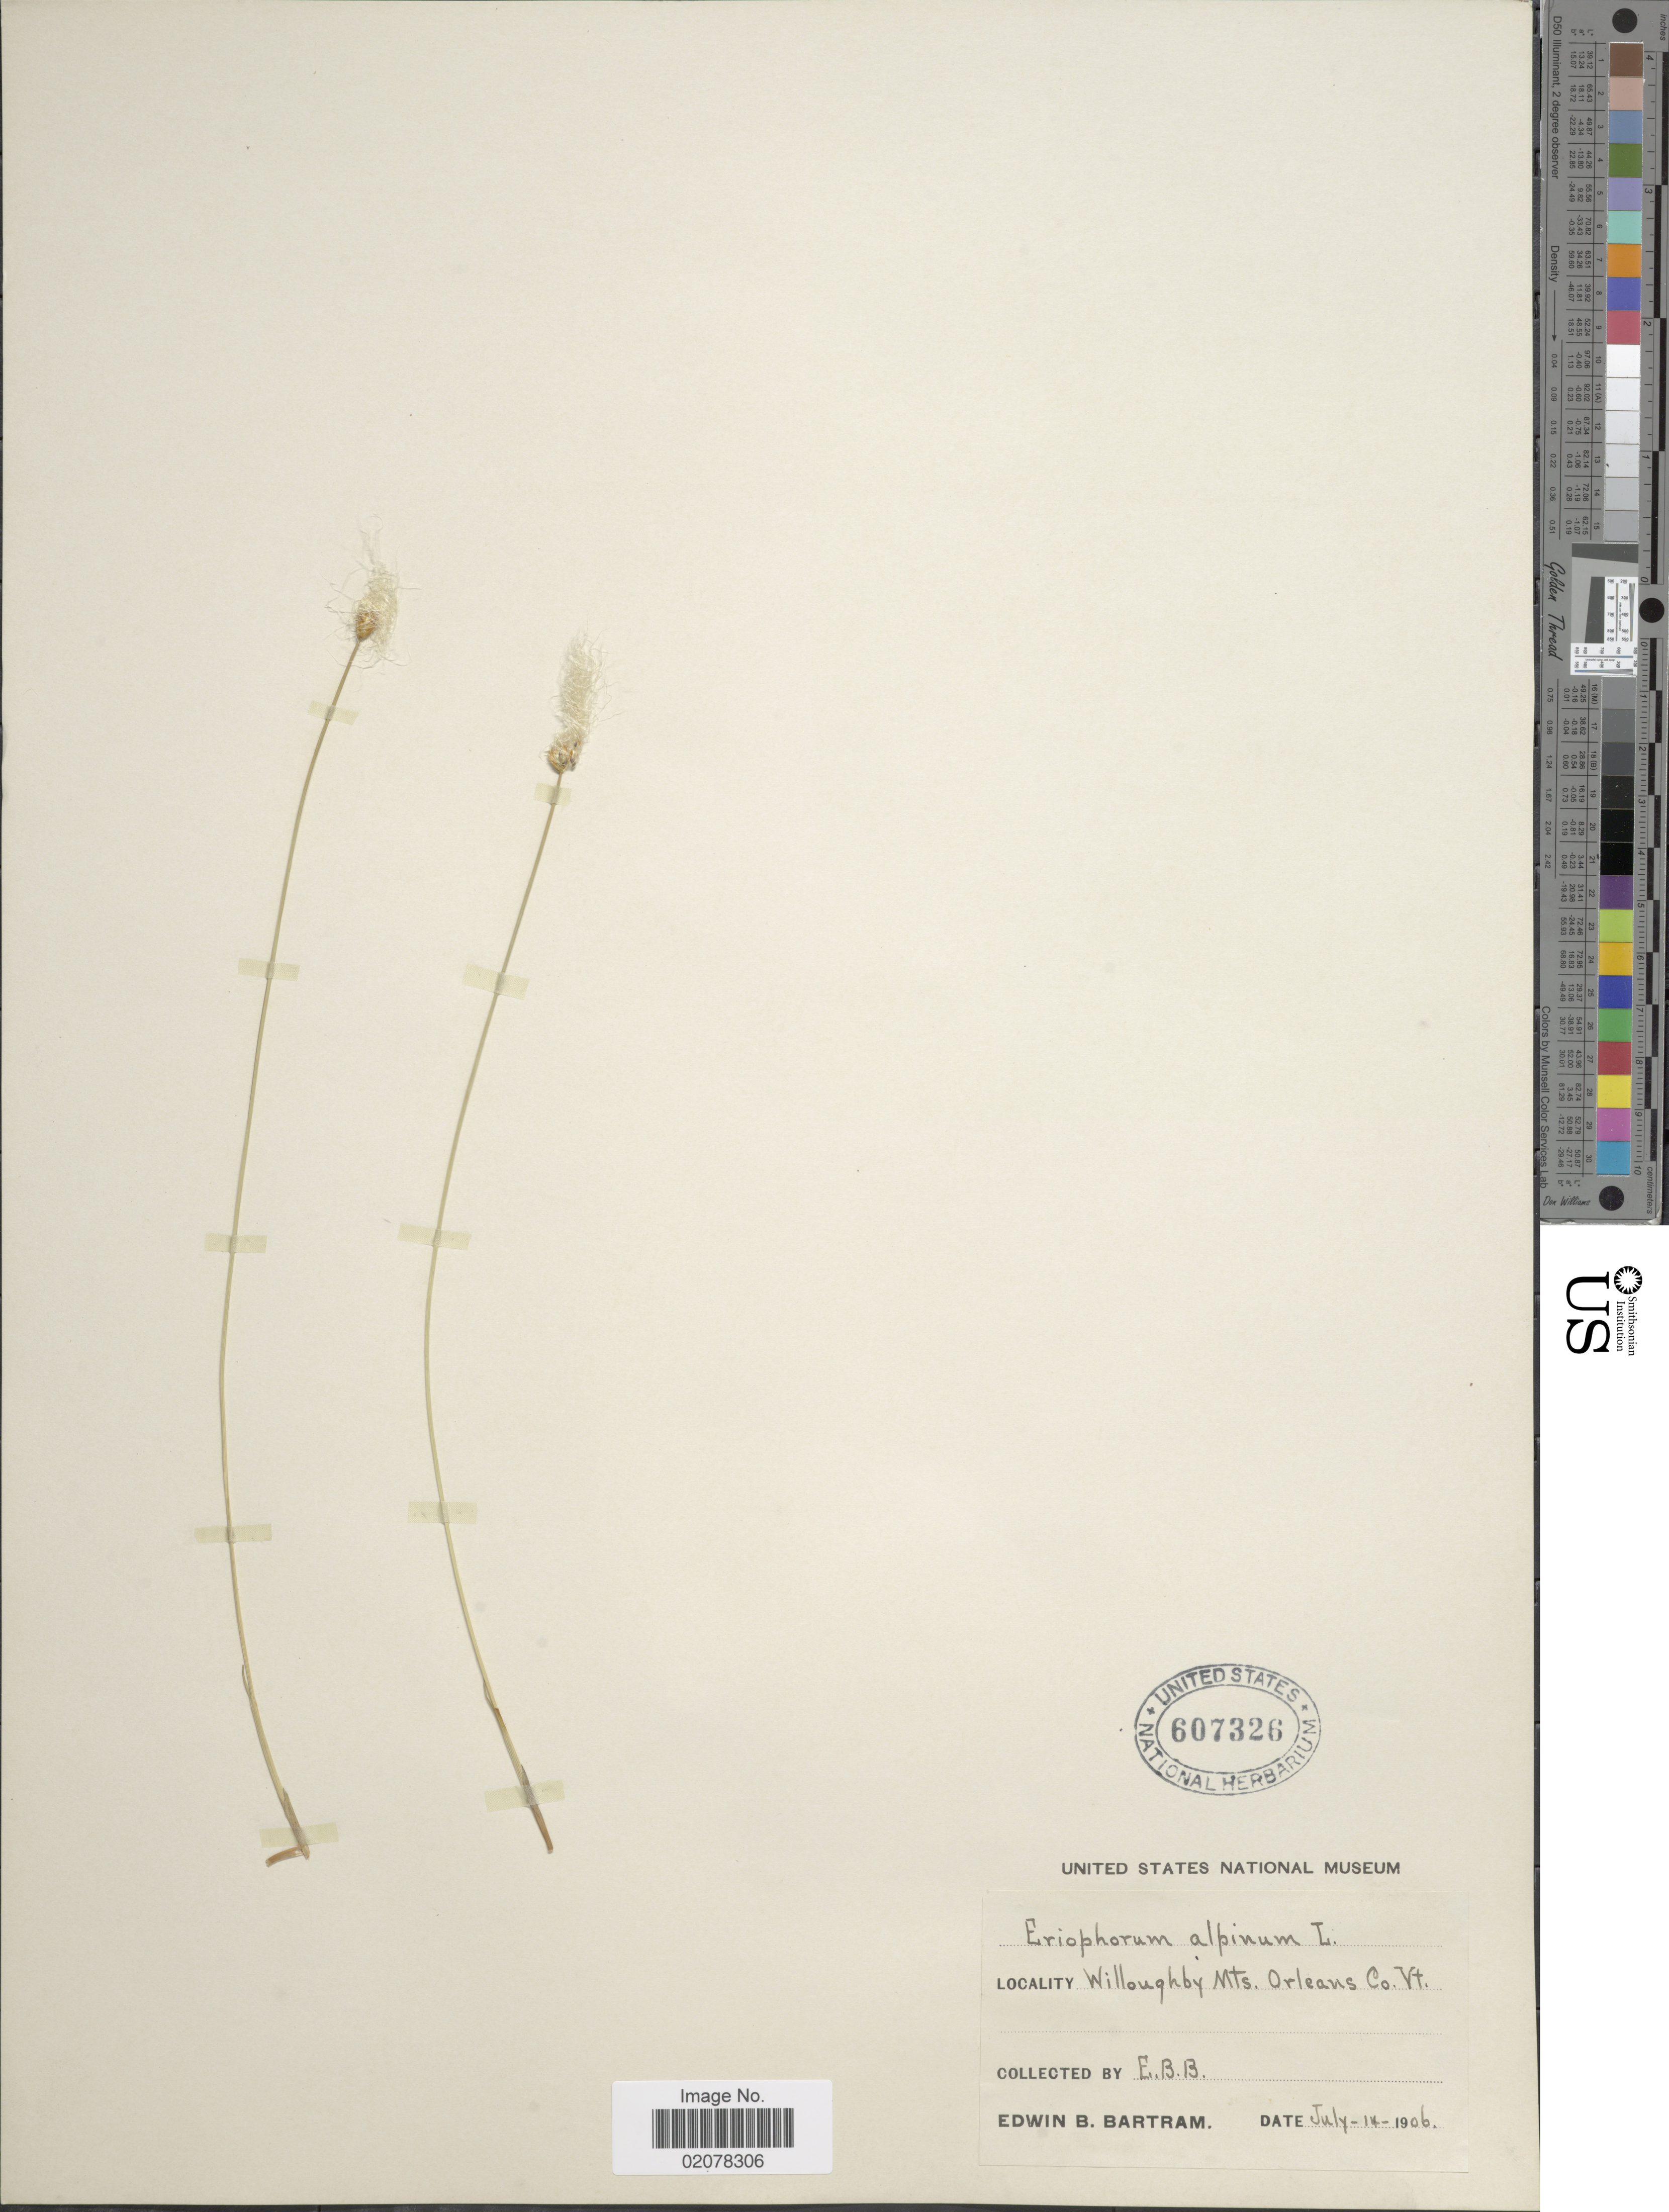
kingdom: Plantae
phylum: Tracheophyta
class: Liliopsida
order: Poales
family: Cyperaceae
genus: Trichophorum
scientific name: Trichophorum alpinum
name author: (L.) Pers.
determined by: Strong, M. T., (US), Smithsonian Institution - National Museum of Natural History (UNITED STATES)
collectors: E. B. Bartram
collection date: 1906-07-14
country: United States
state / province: Vermont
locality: Willoughby Mts. Orleans Co.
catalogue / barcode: US 607326